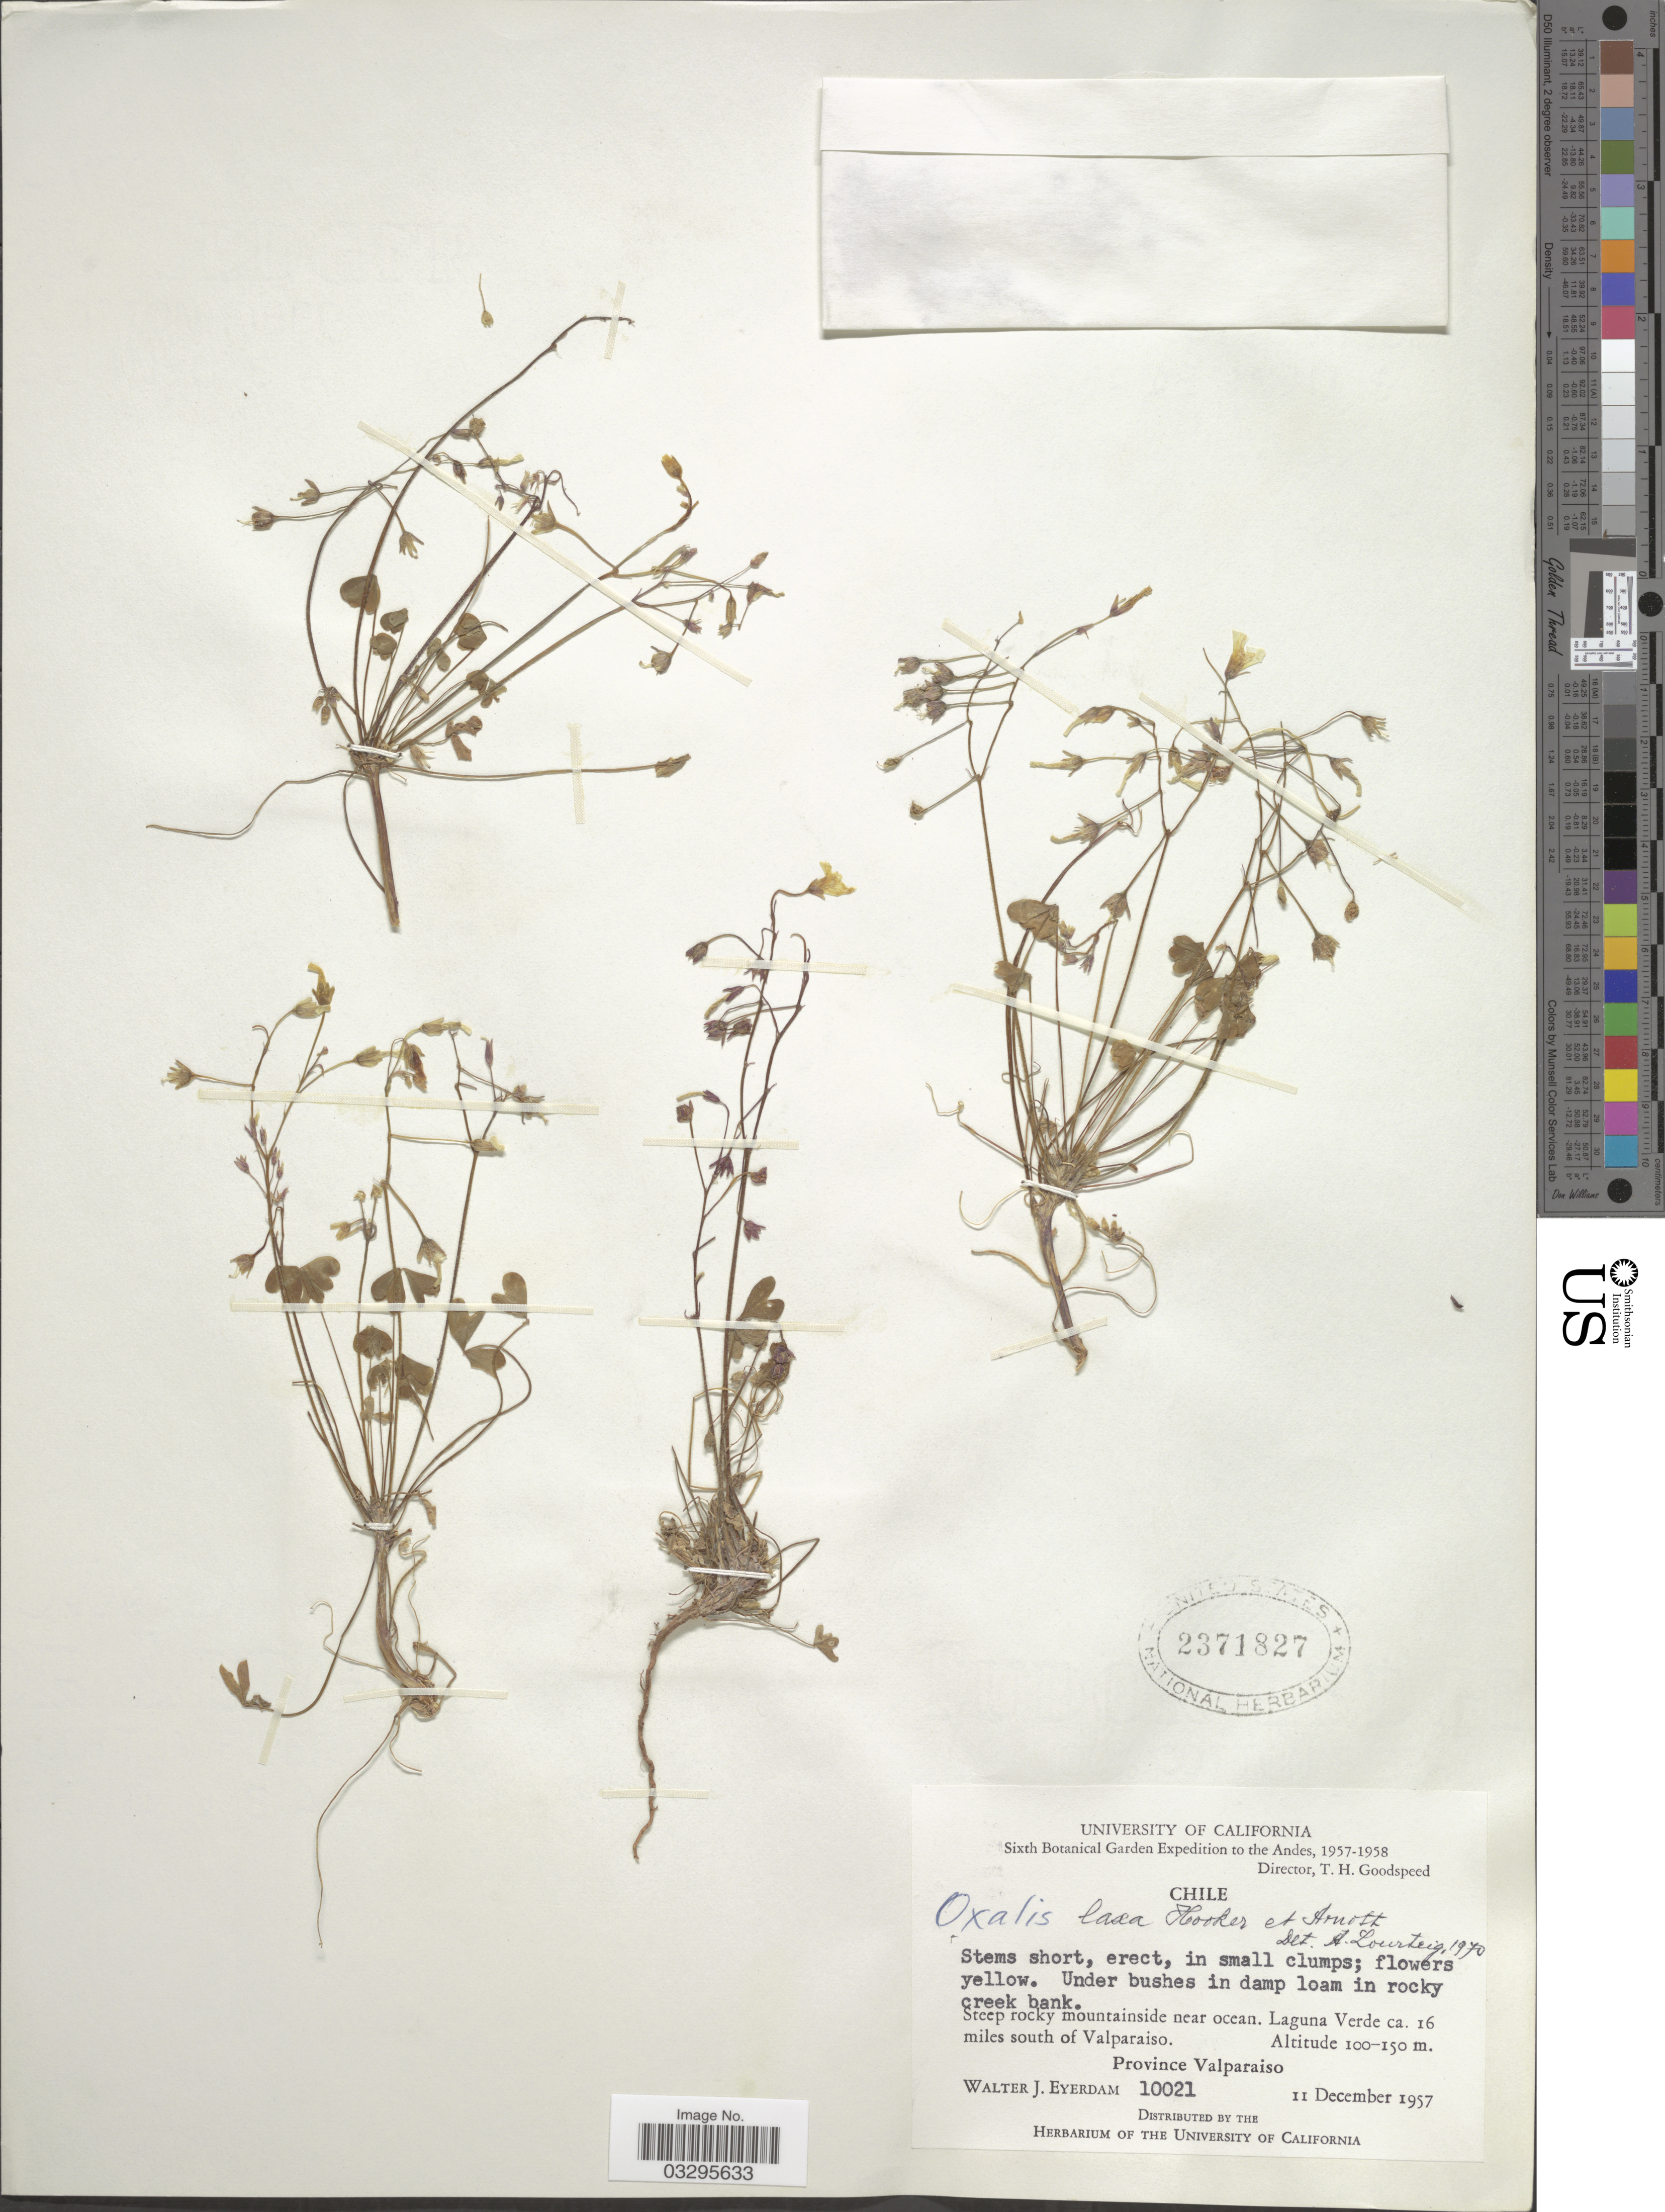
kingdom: Plantae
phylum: Tracheophyta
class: Magnoliopsida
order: Oxalidales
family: Oxalidaceae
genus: Oxalis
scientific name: Oxalis laxa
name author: Hook. & Arn.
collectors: W. J. Eyerdam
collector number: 10021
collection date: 1957-12-11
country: Chile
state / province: Valparaíso (V)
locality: The Andes, Laguna Verde ca. 16 miles south of Valparaiso.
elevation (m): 100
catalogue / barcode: US 2371827